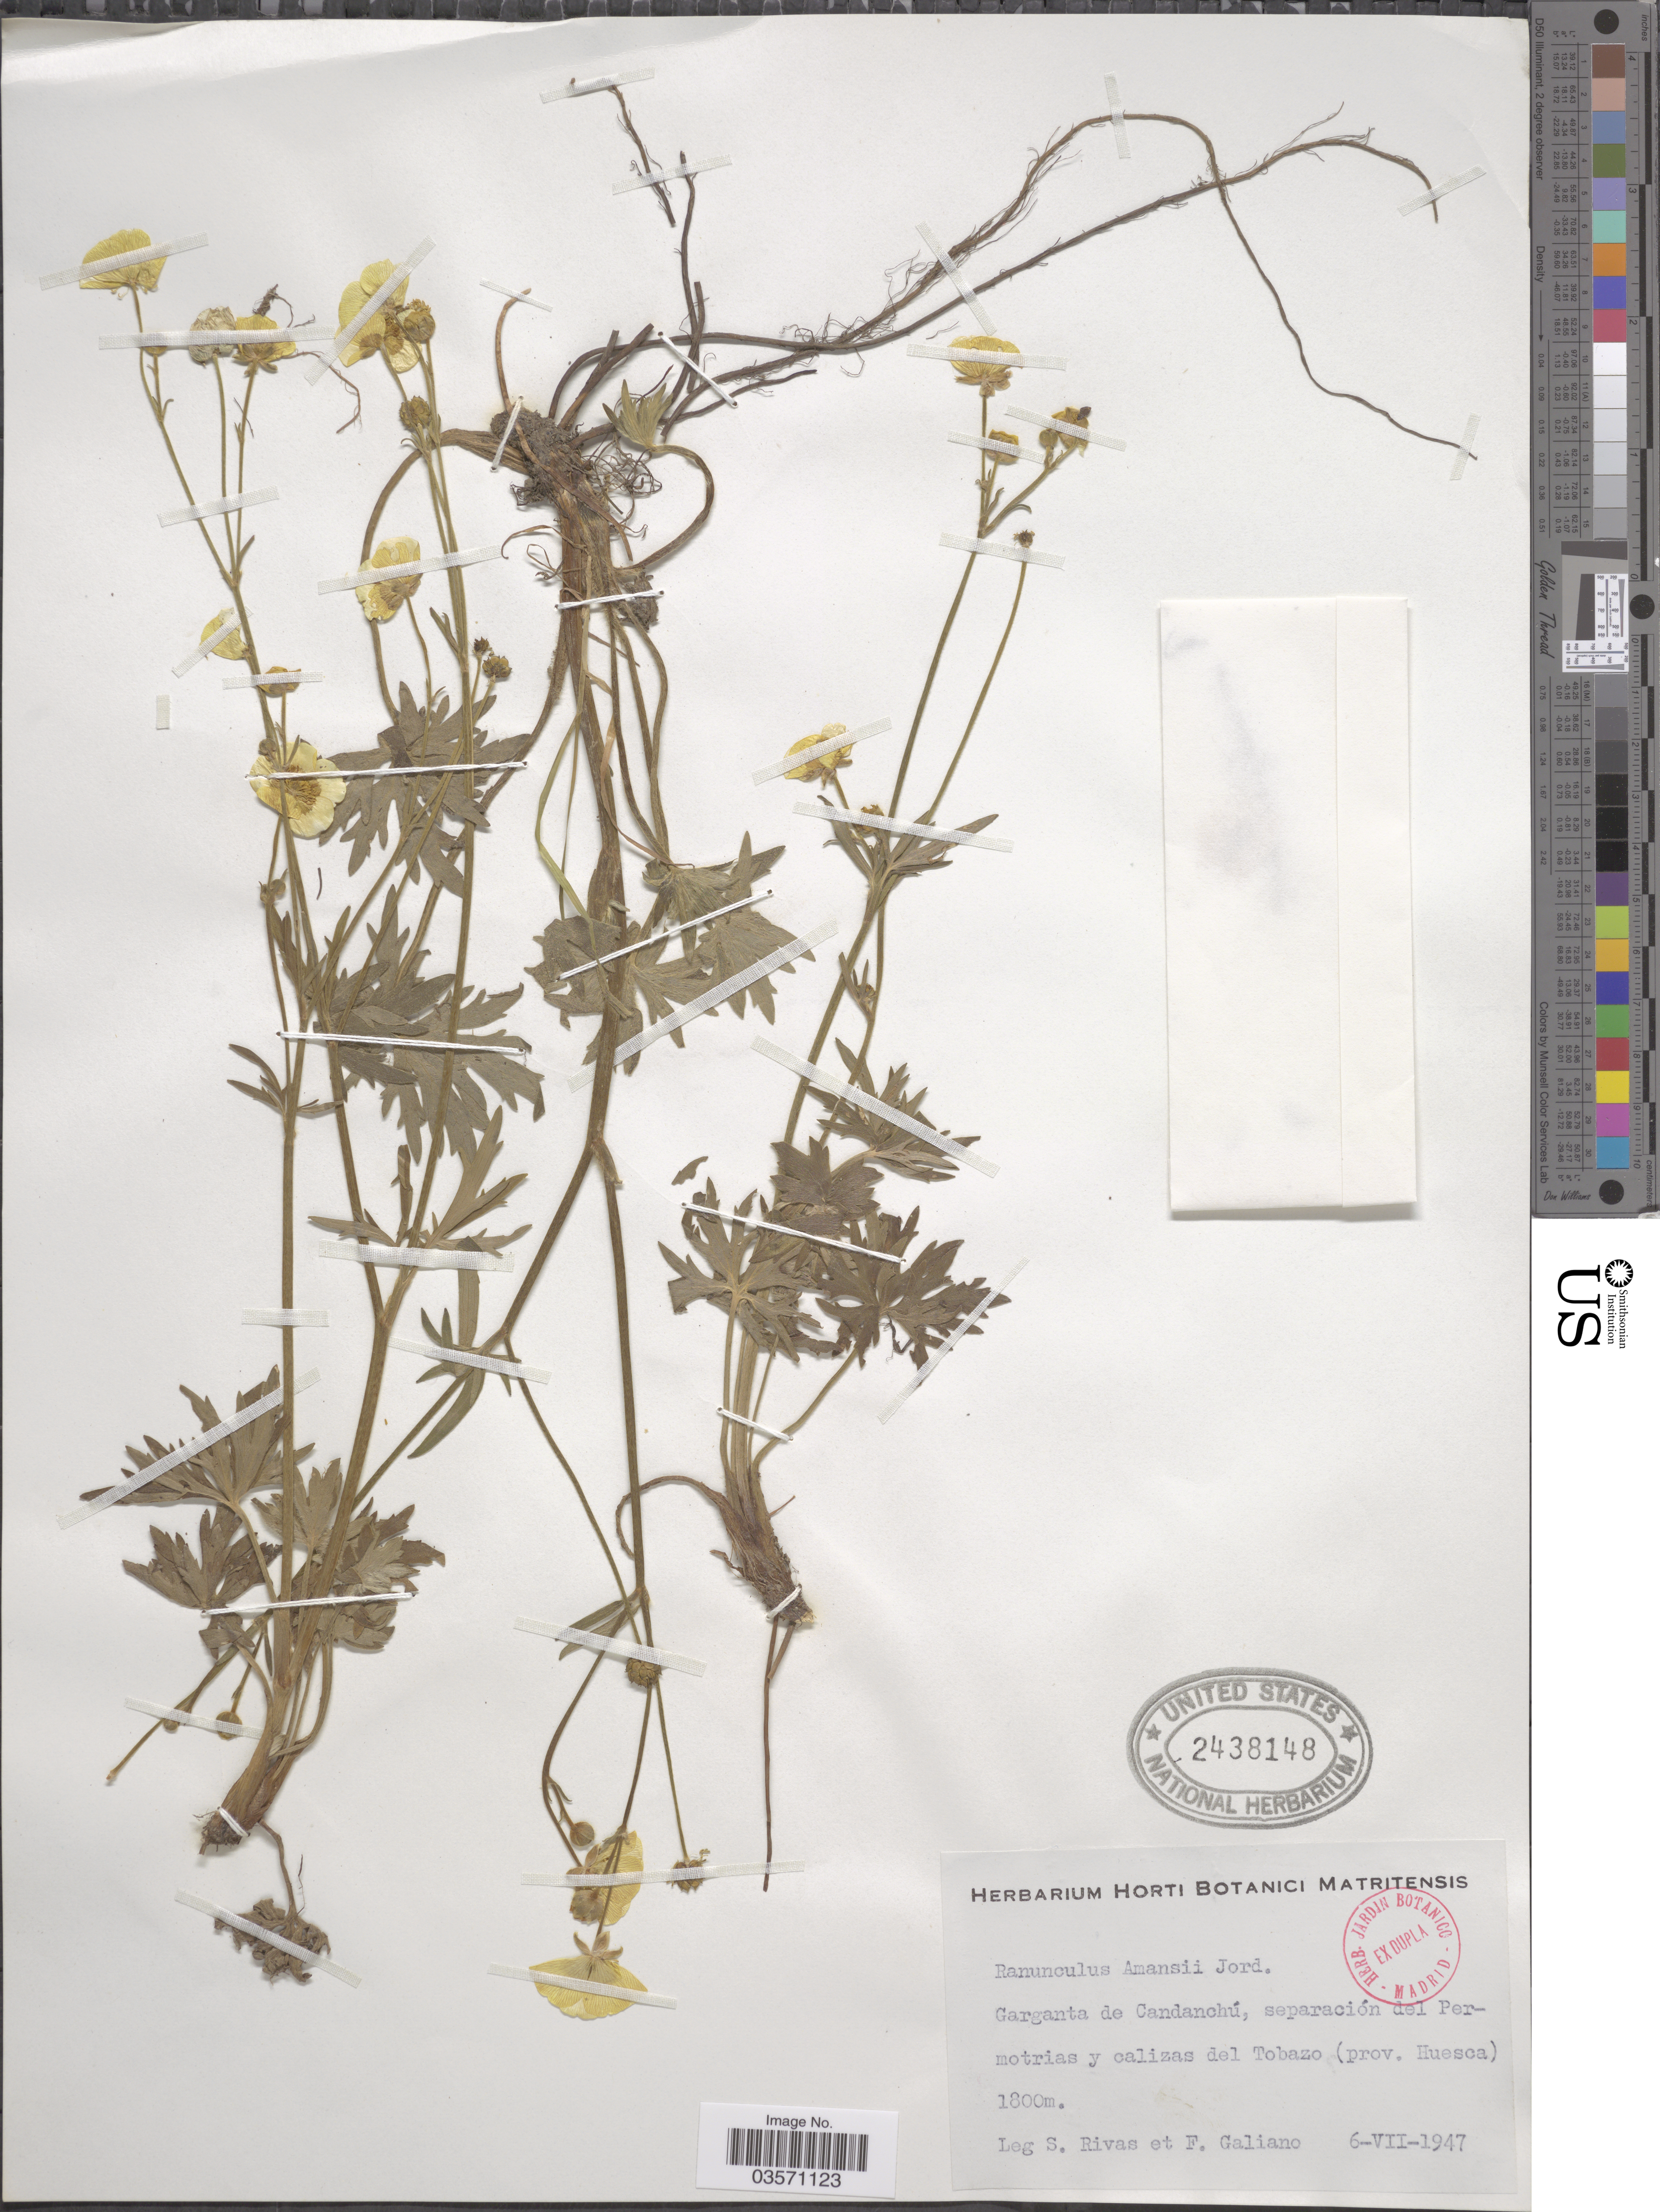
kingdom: Plantae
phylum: Tracheophyta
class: Magnoliopsida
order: Ranunculales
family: Ranunculaceae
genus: Ranunculus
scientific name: Ranunculus amansii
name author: (St.-Amans) Jord.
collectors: S. Rivas & E. F. Galiano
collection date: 1947-07-06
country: Spain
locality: Garganta de Candanchú, separación del Permotrias y calizas del Tobazo (prov. Huesca).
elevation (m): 1800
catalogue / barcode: US 2438148